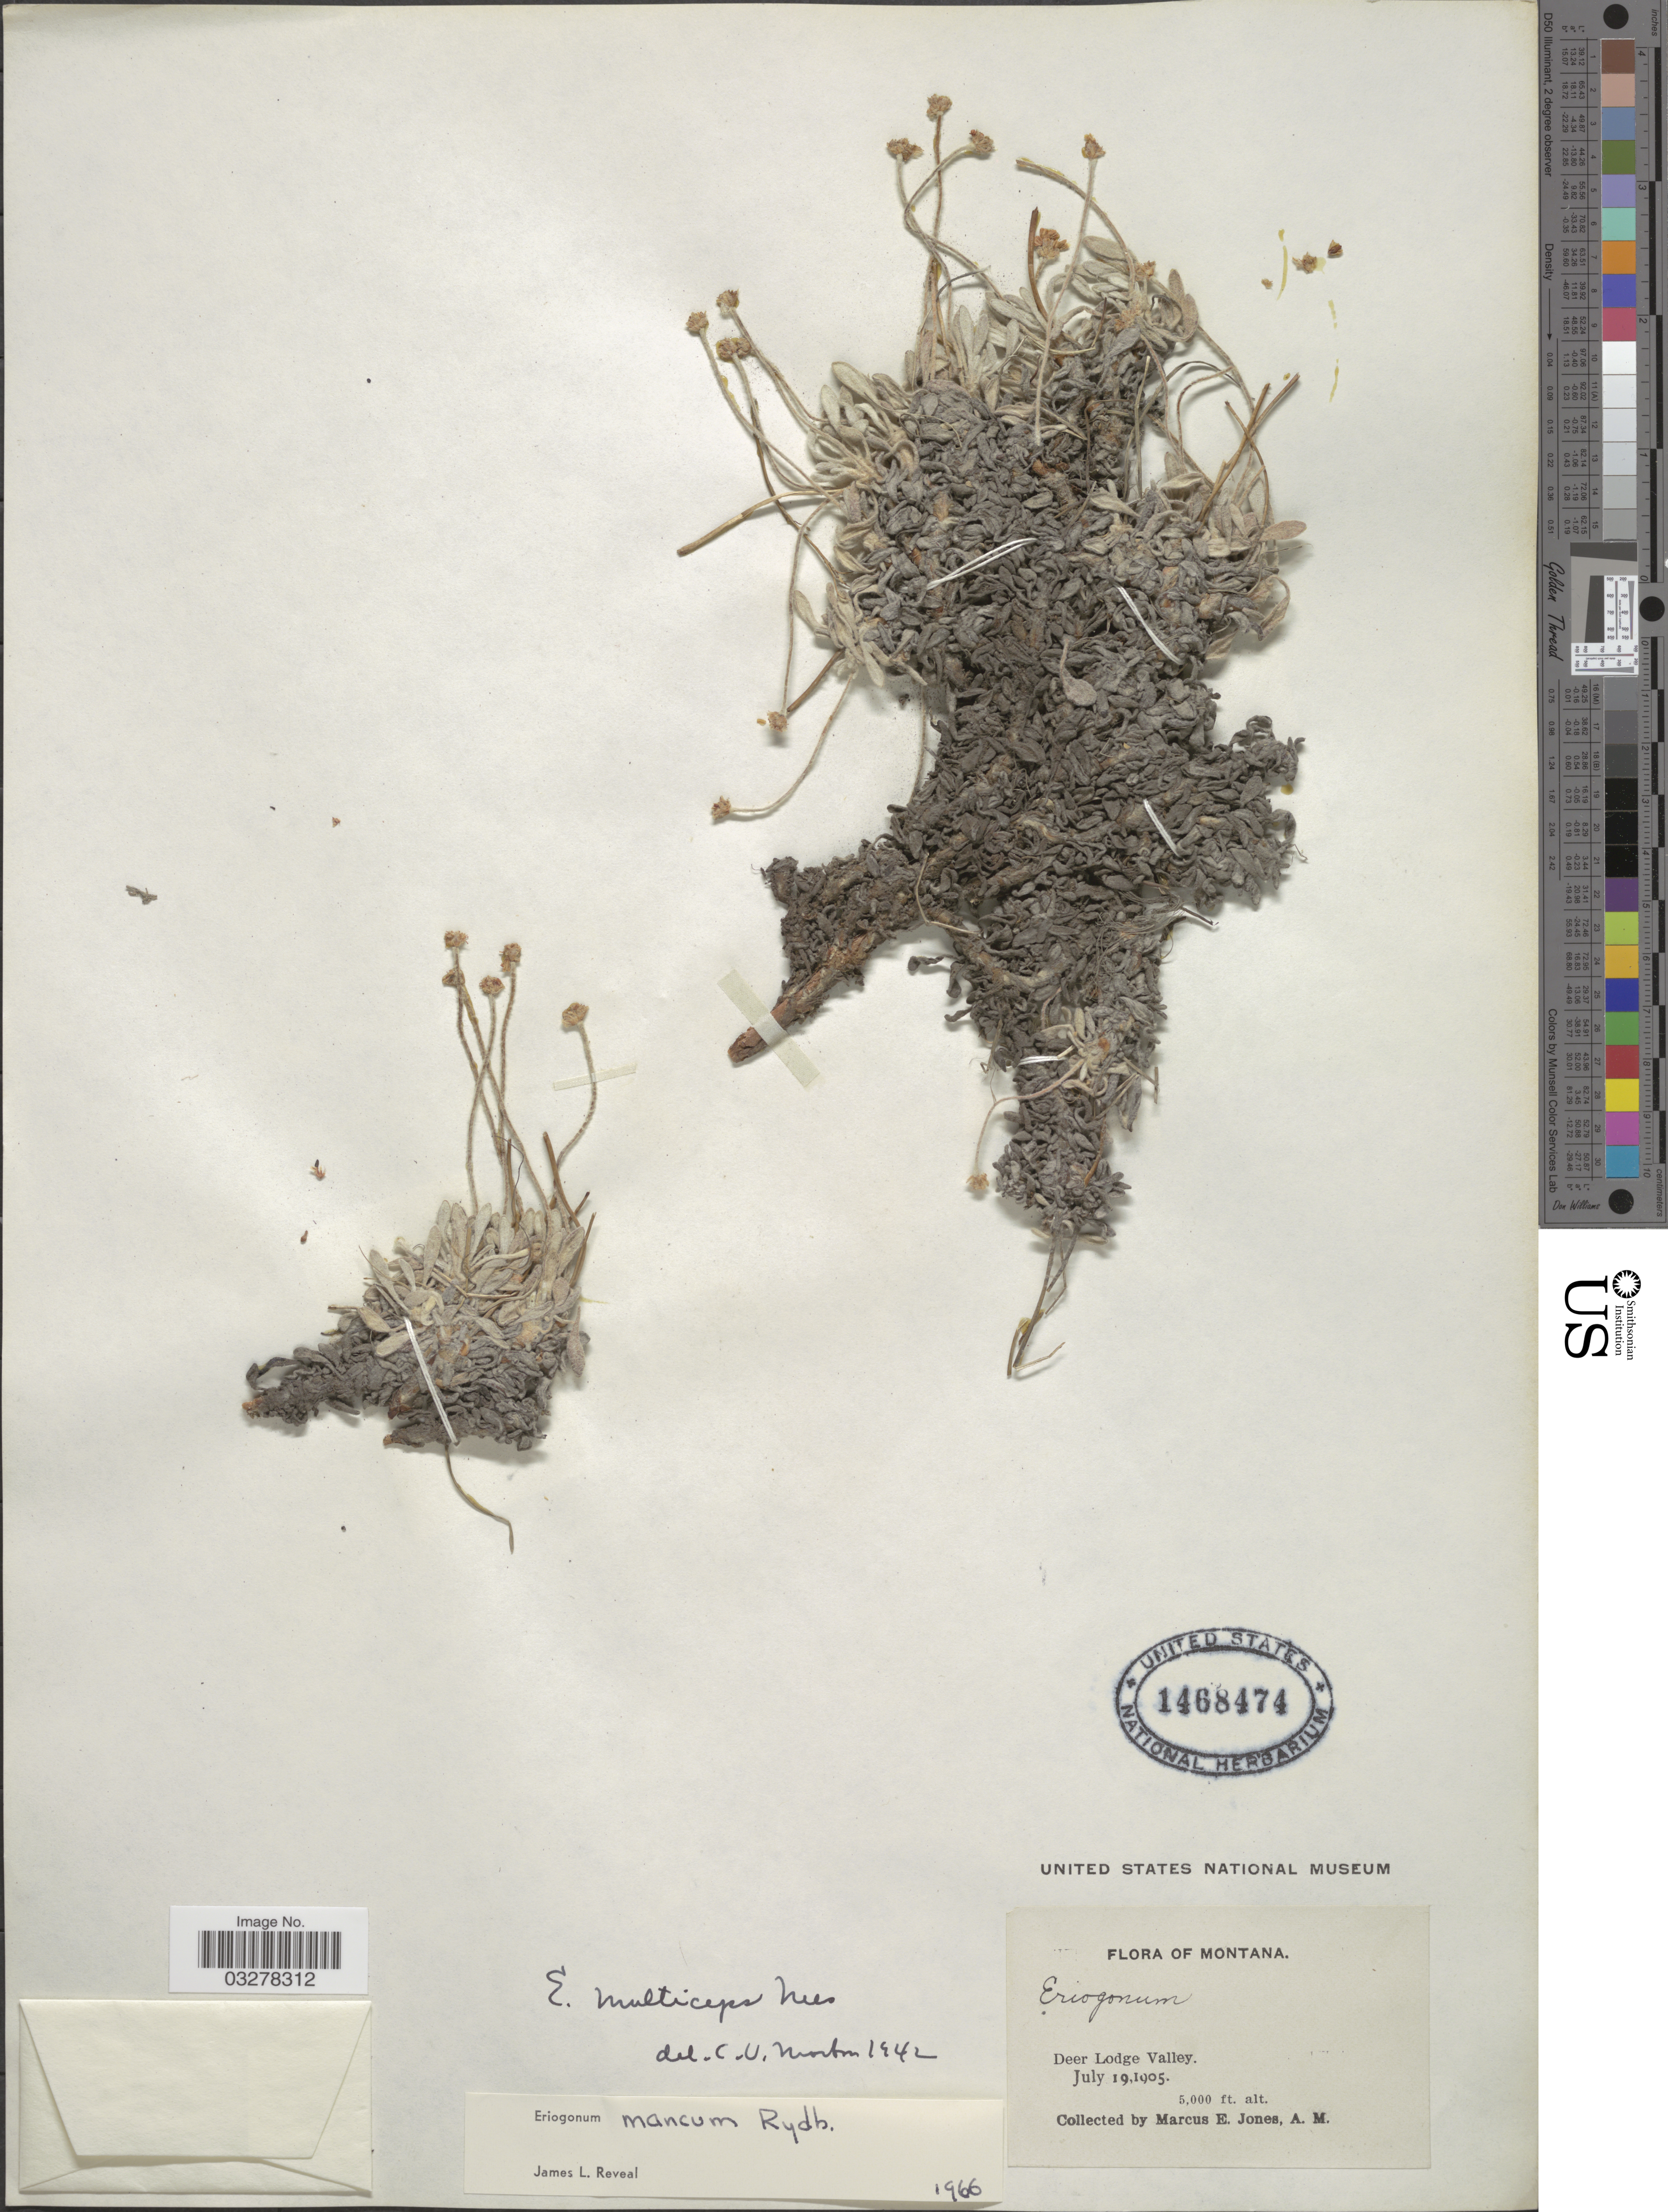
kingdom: Plantae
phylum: Tracheophyta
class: Magnoliopsida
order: Caryophyllales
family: Polygonaceae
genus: Eriogonum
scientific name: Eriogonum mancum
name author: Rydb.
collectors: M. E. Jones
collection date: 1905-07-19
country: United States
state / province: Montana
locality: Deer Lodge Valley.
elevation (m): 1524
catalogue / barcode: US 1468474